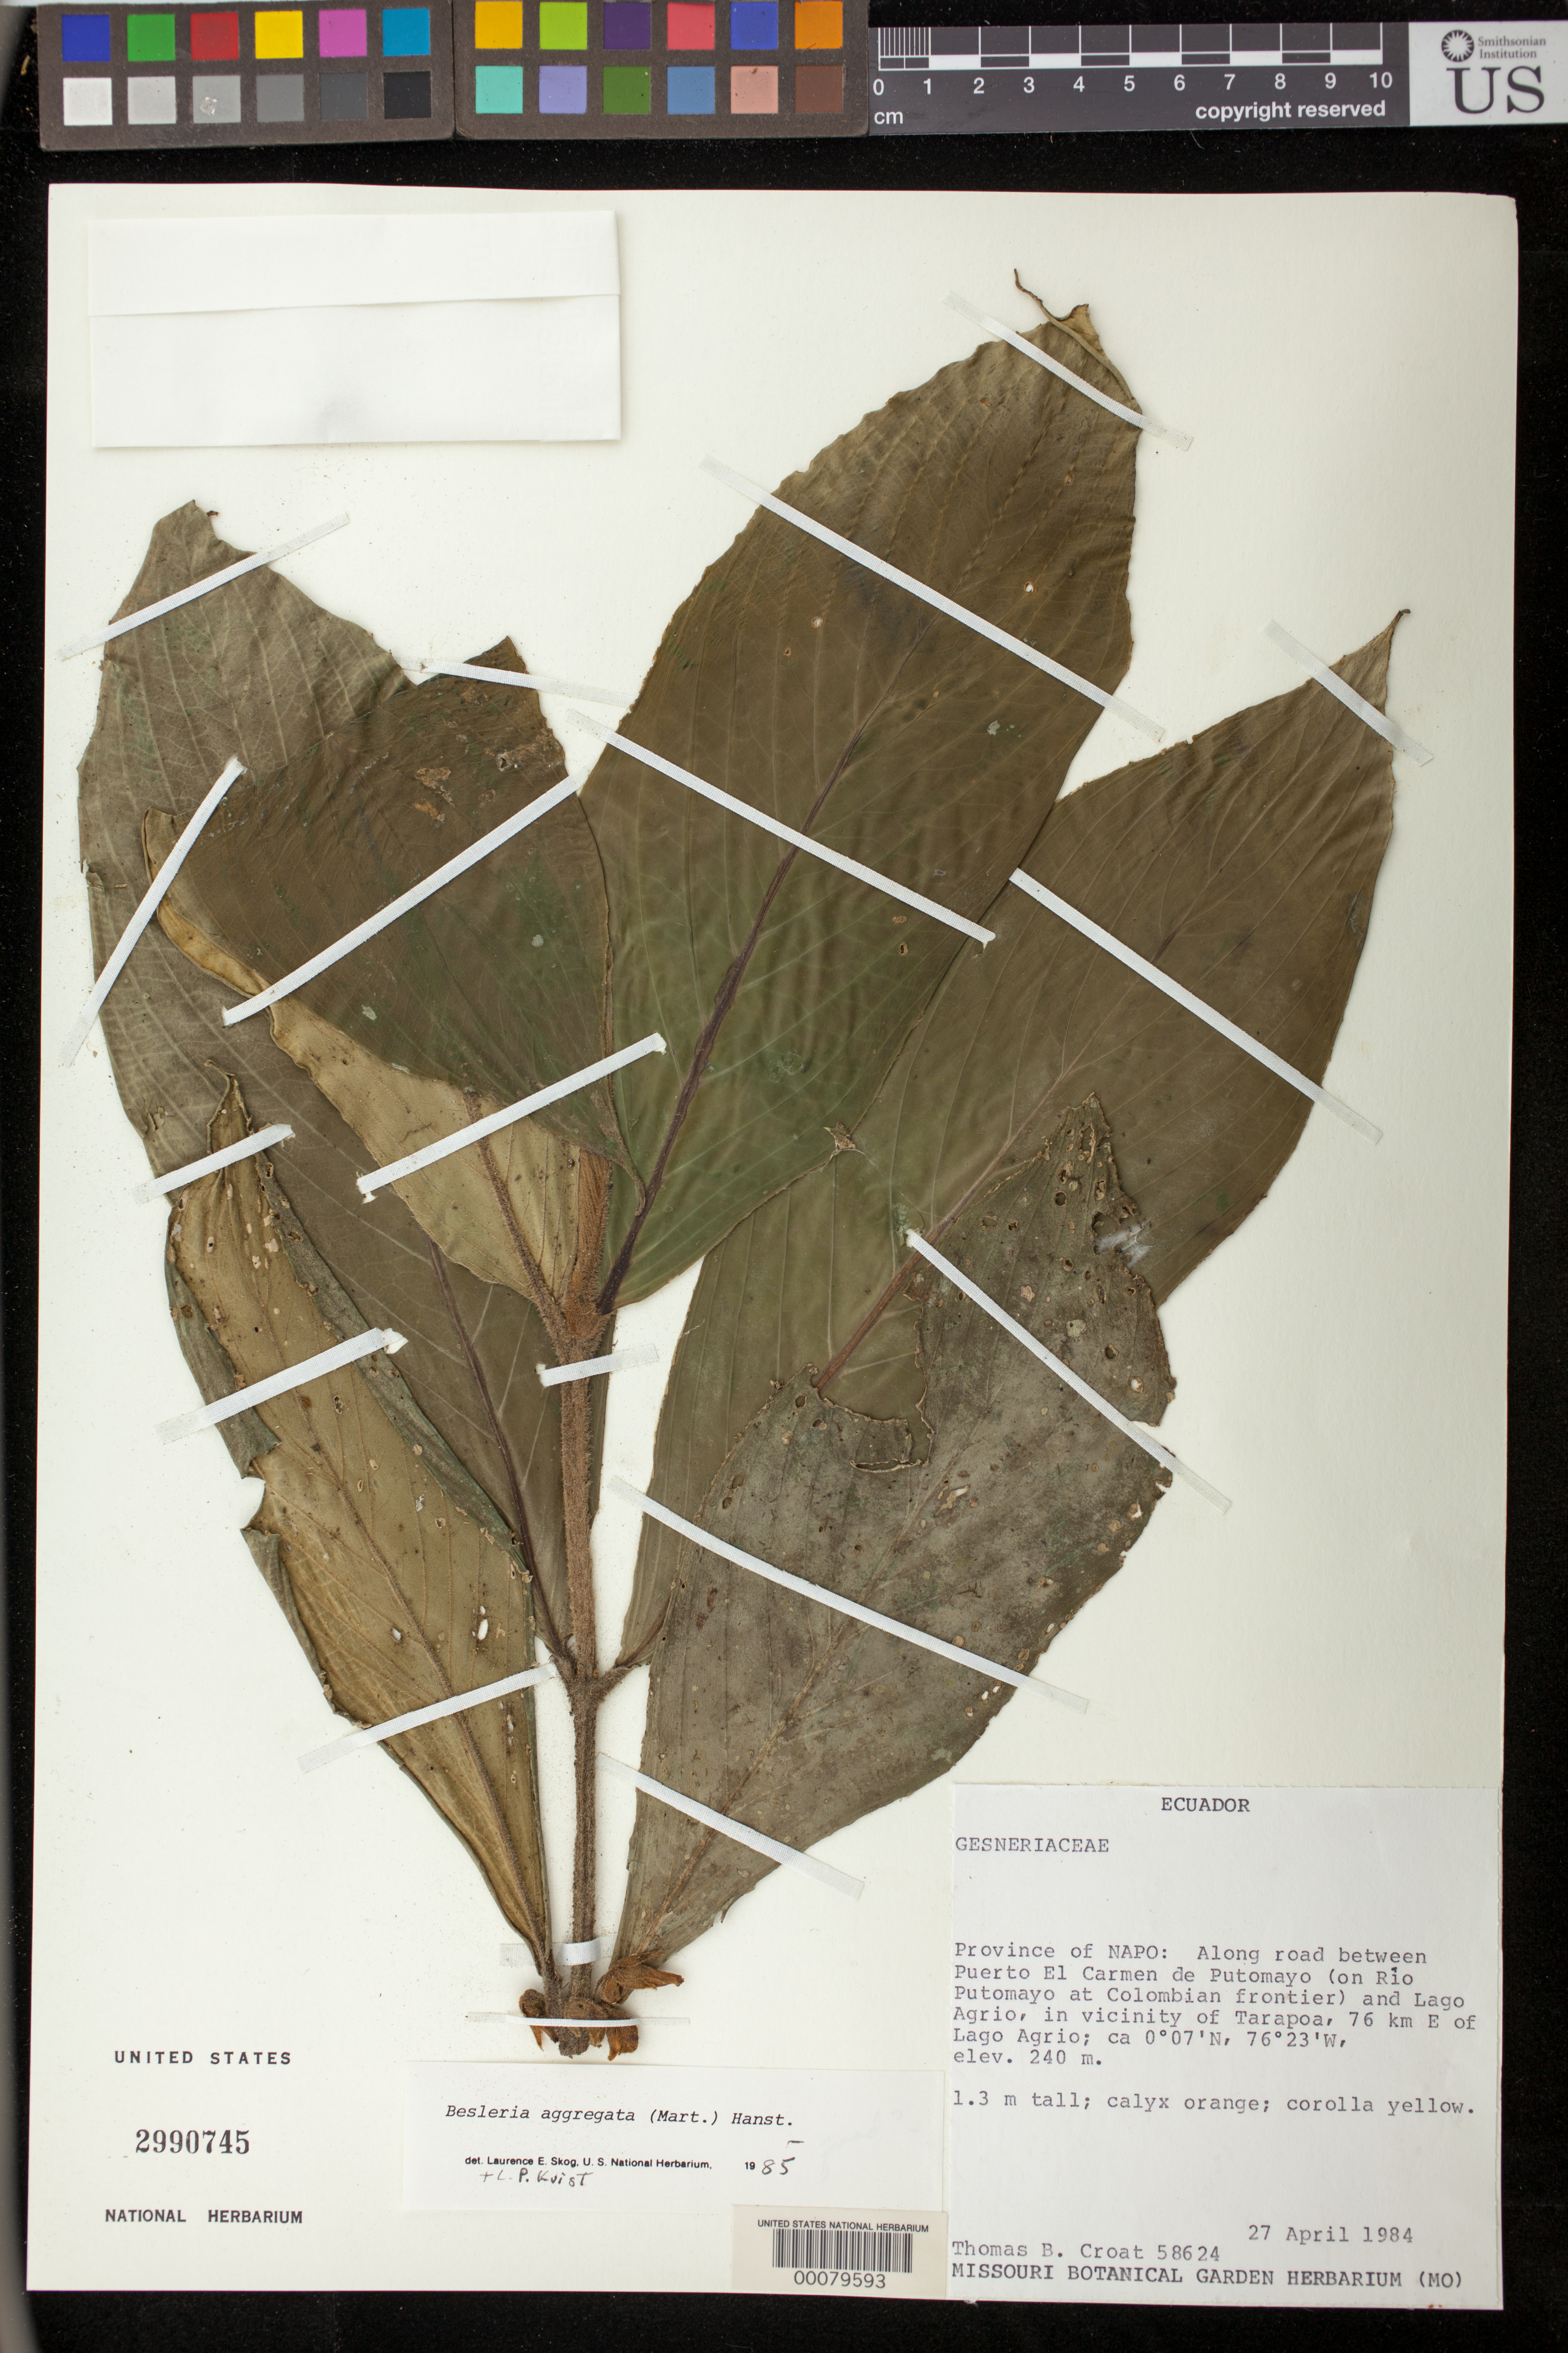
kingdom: Plantae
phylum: Tracheophyta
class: Magnoliopsida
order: Lamiales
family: Gesneriaceae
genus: Besleria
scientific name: Besleria aggregata var. aggregata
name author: (Mart.) Hanst.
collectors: T. B. Croat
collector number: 58624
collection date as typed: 27 Apr 1984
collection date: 1984-04-27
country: Ecuador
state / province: Sucumbíos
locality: Napo.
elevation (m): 240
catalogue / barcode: US 2990745